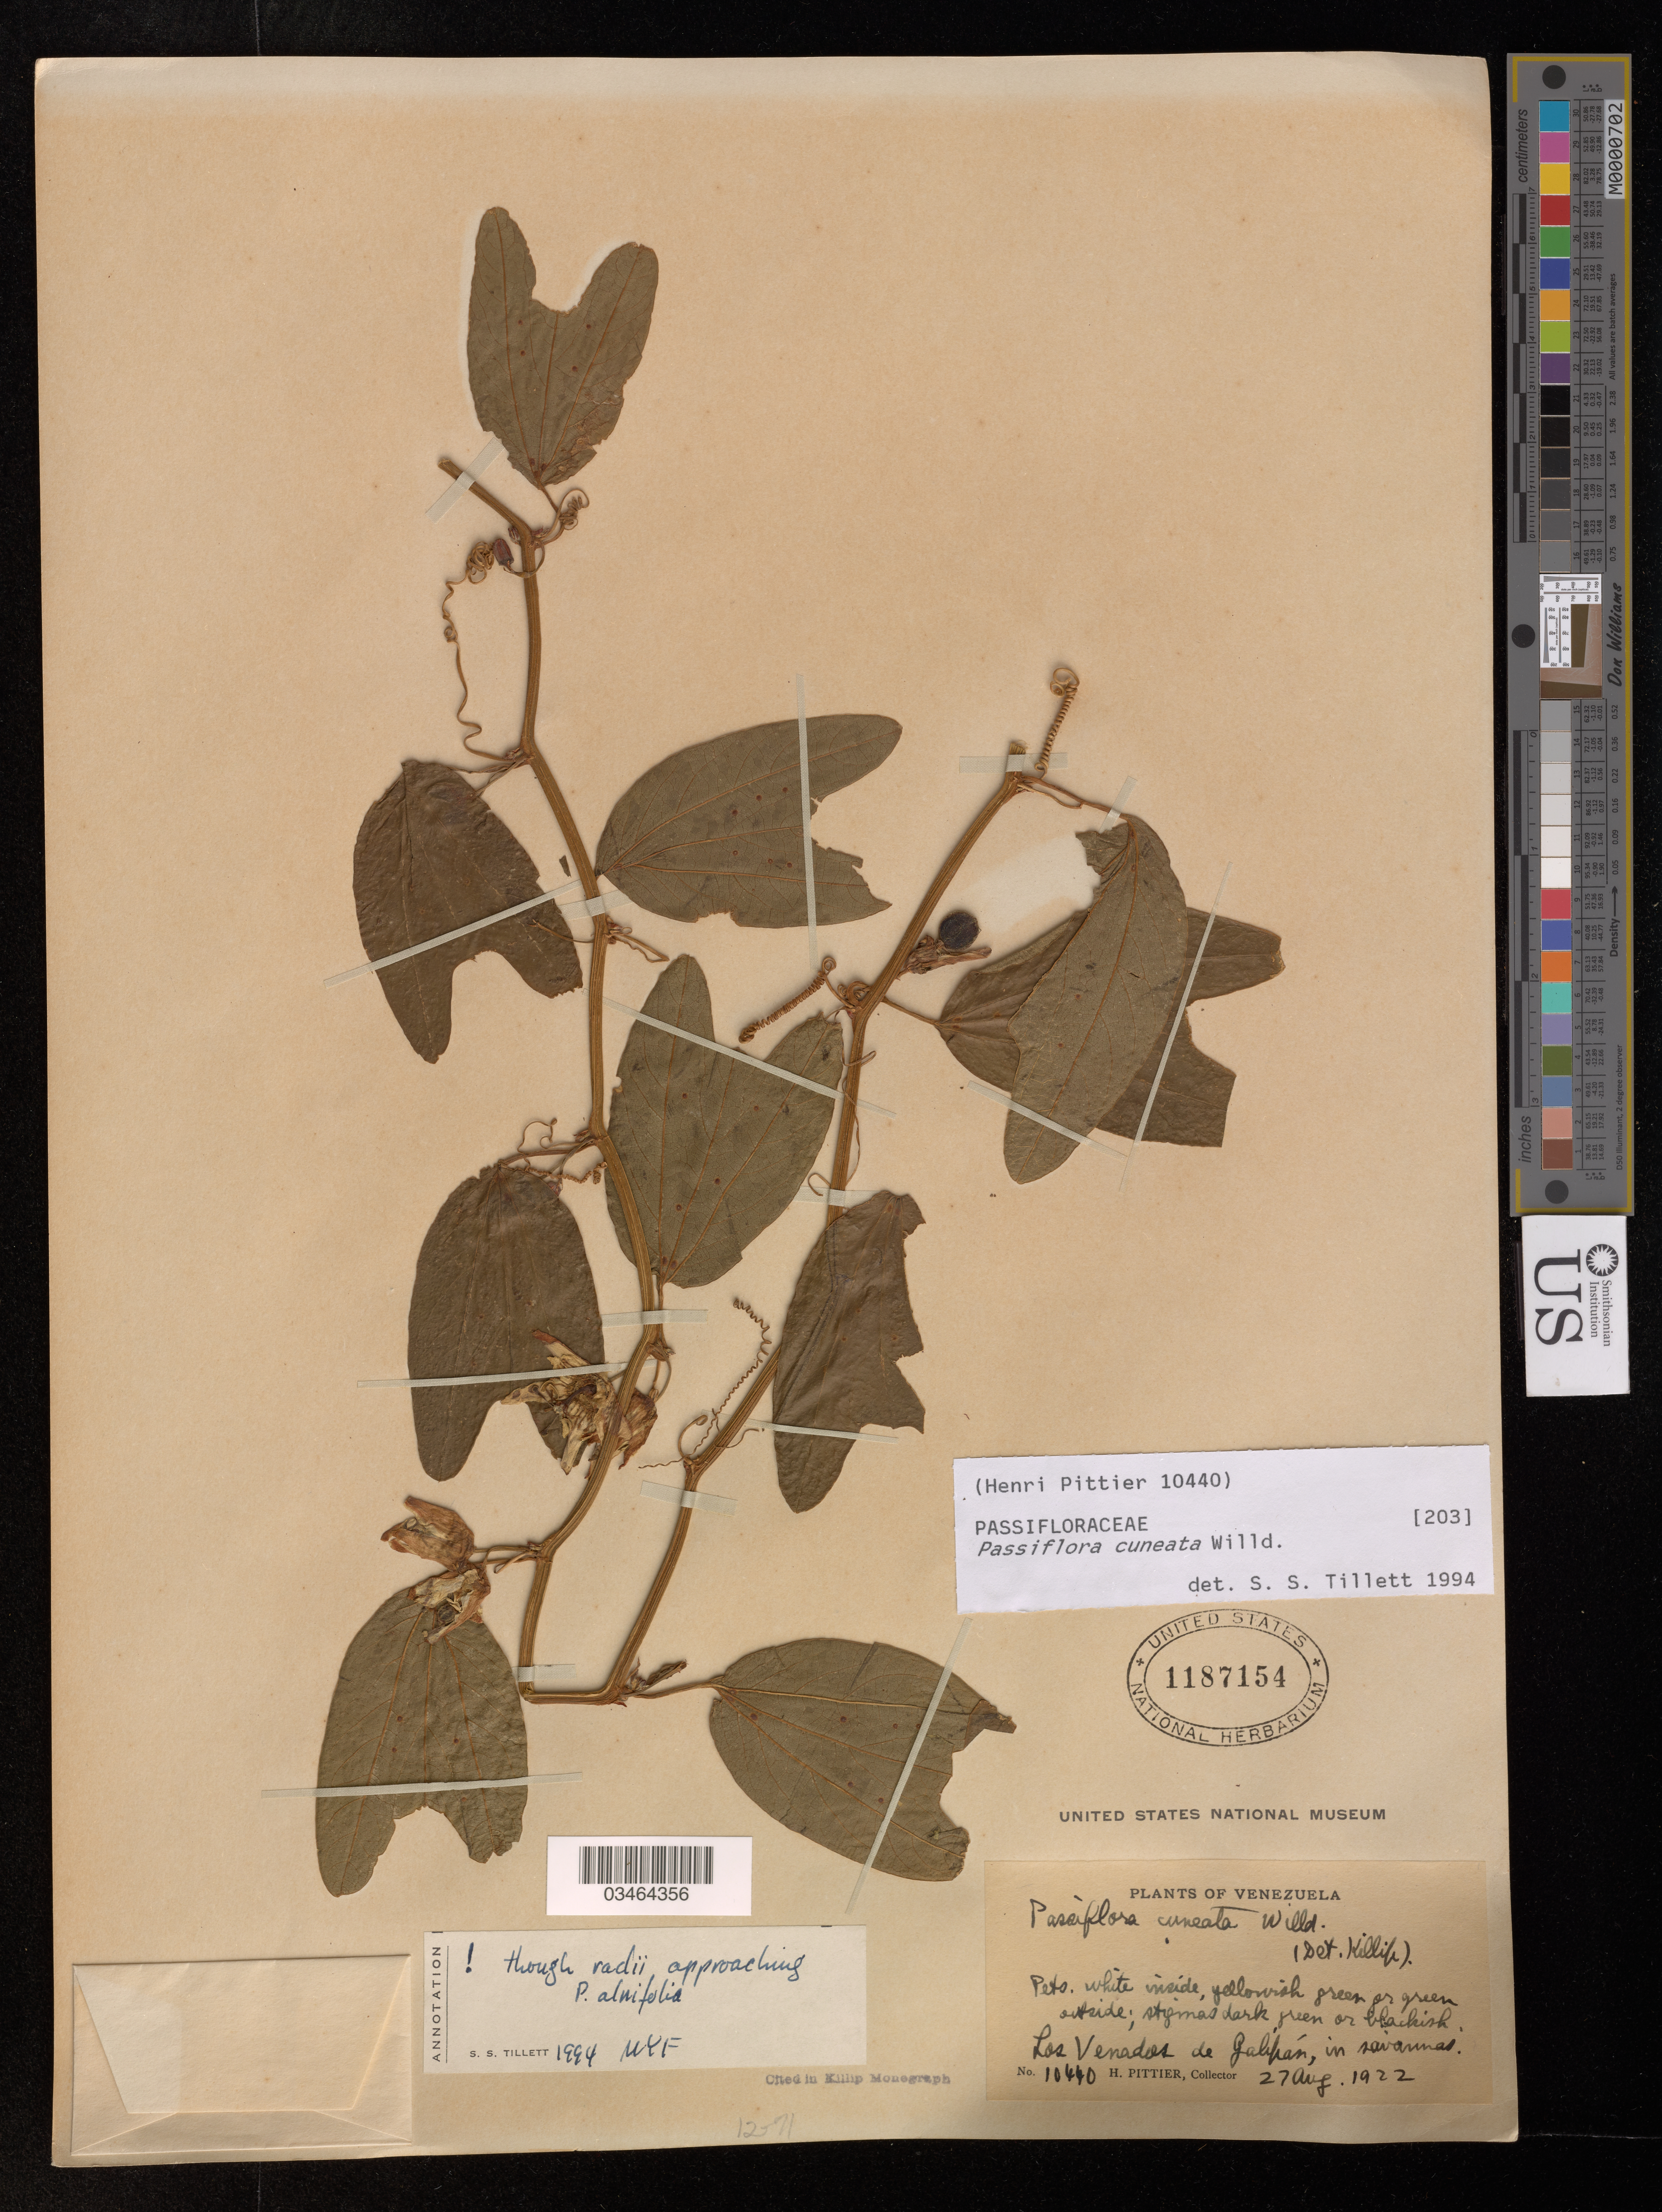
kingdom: Plantae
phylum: Tracheophyta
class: Magnoliopsida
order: Malpighiales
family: Passifloraceae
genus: Passiflora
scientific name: Passiflora cuneata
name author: Willd.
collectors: H. F. Pittier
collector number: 10440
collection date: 1922-08-27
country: Venezuela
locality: Los Venados de Galipán, in savannas.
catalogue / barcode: US 1187154